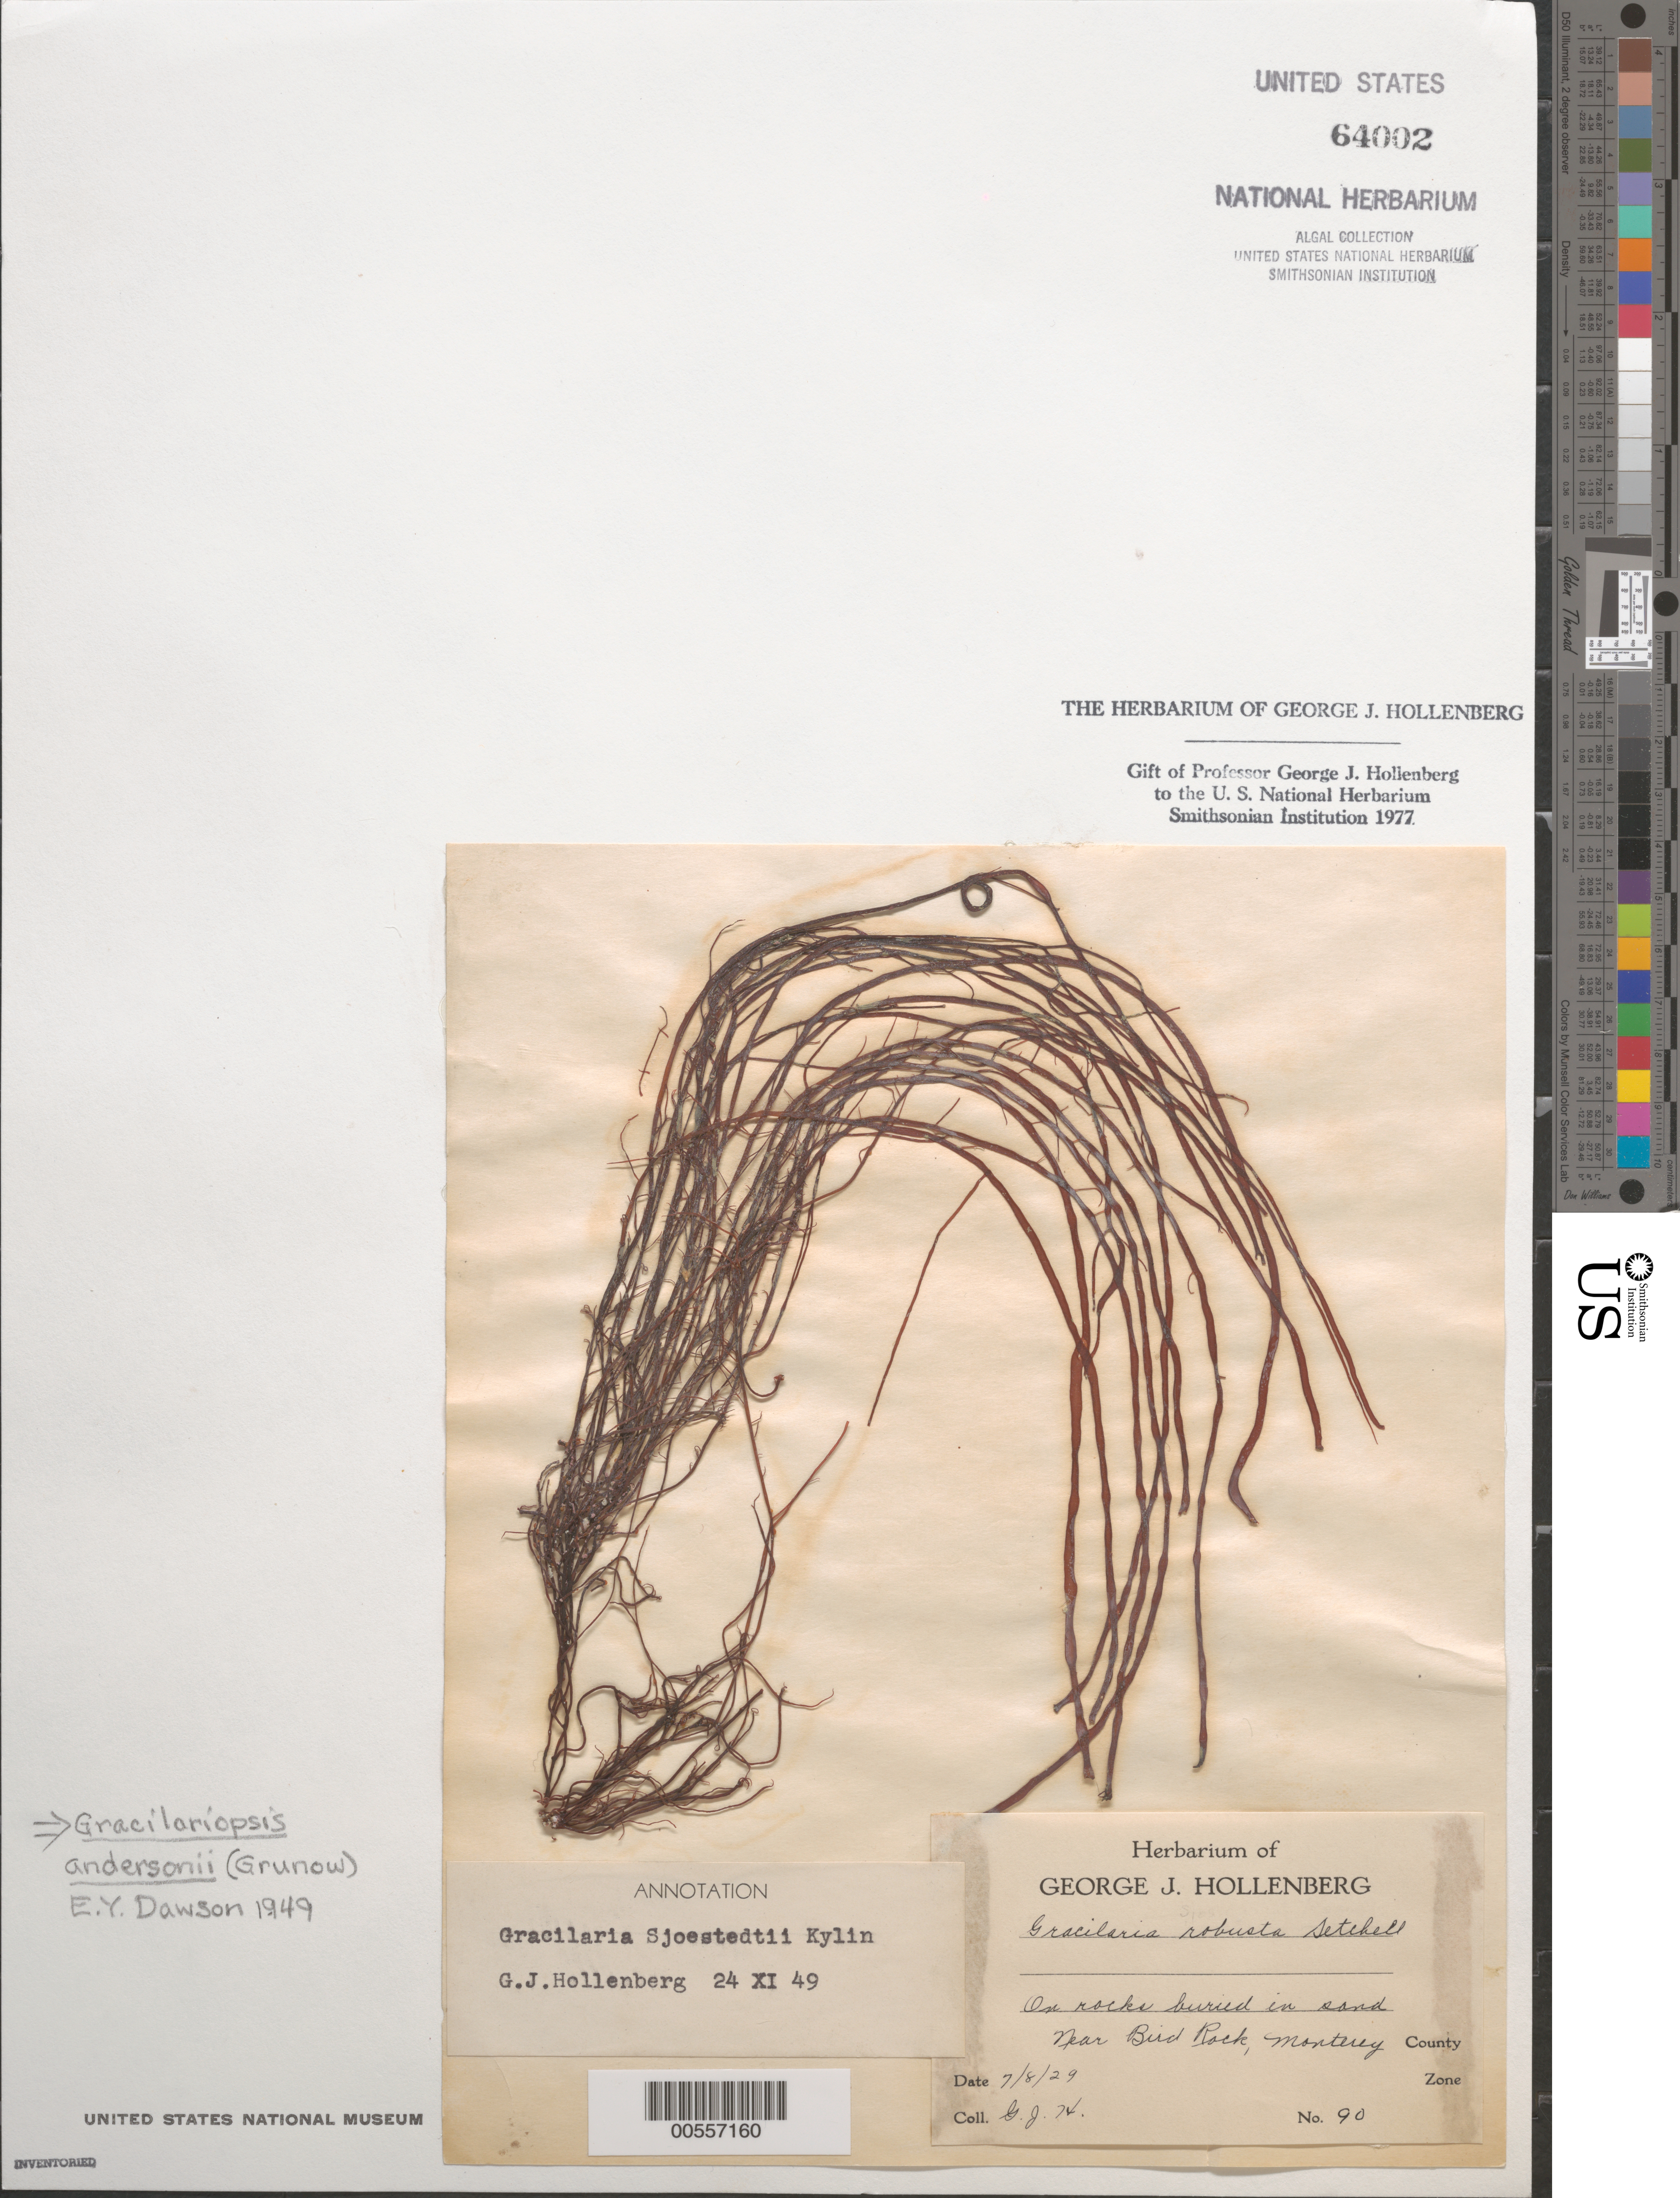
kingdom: Plantae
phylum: Rhodophyta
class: Florideophyceae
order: Gracilariales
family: Gracilariaceae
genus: Gracilariopsis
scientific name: Gracilariopsis andersonii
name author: (Grunow) E.Y. Dawson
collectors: G. Hollenberg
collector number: GJH 90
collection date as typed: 08 Jul 1929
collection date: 1929-07-08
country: United States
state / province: California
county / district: Monterey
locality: Near Bird Rock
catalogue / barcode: US 64002